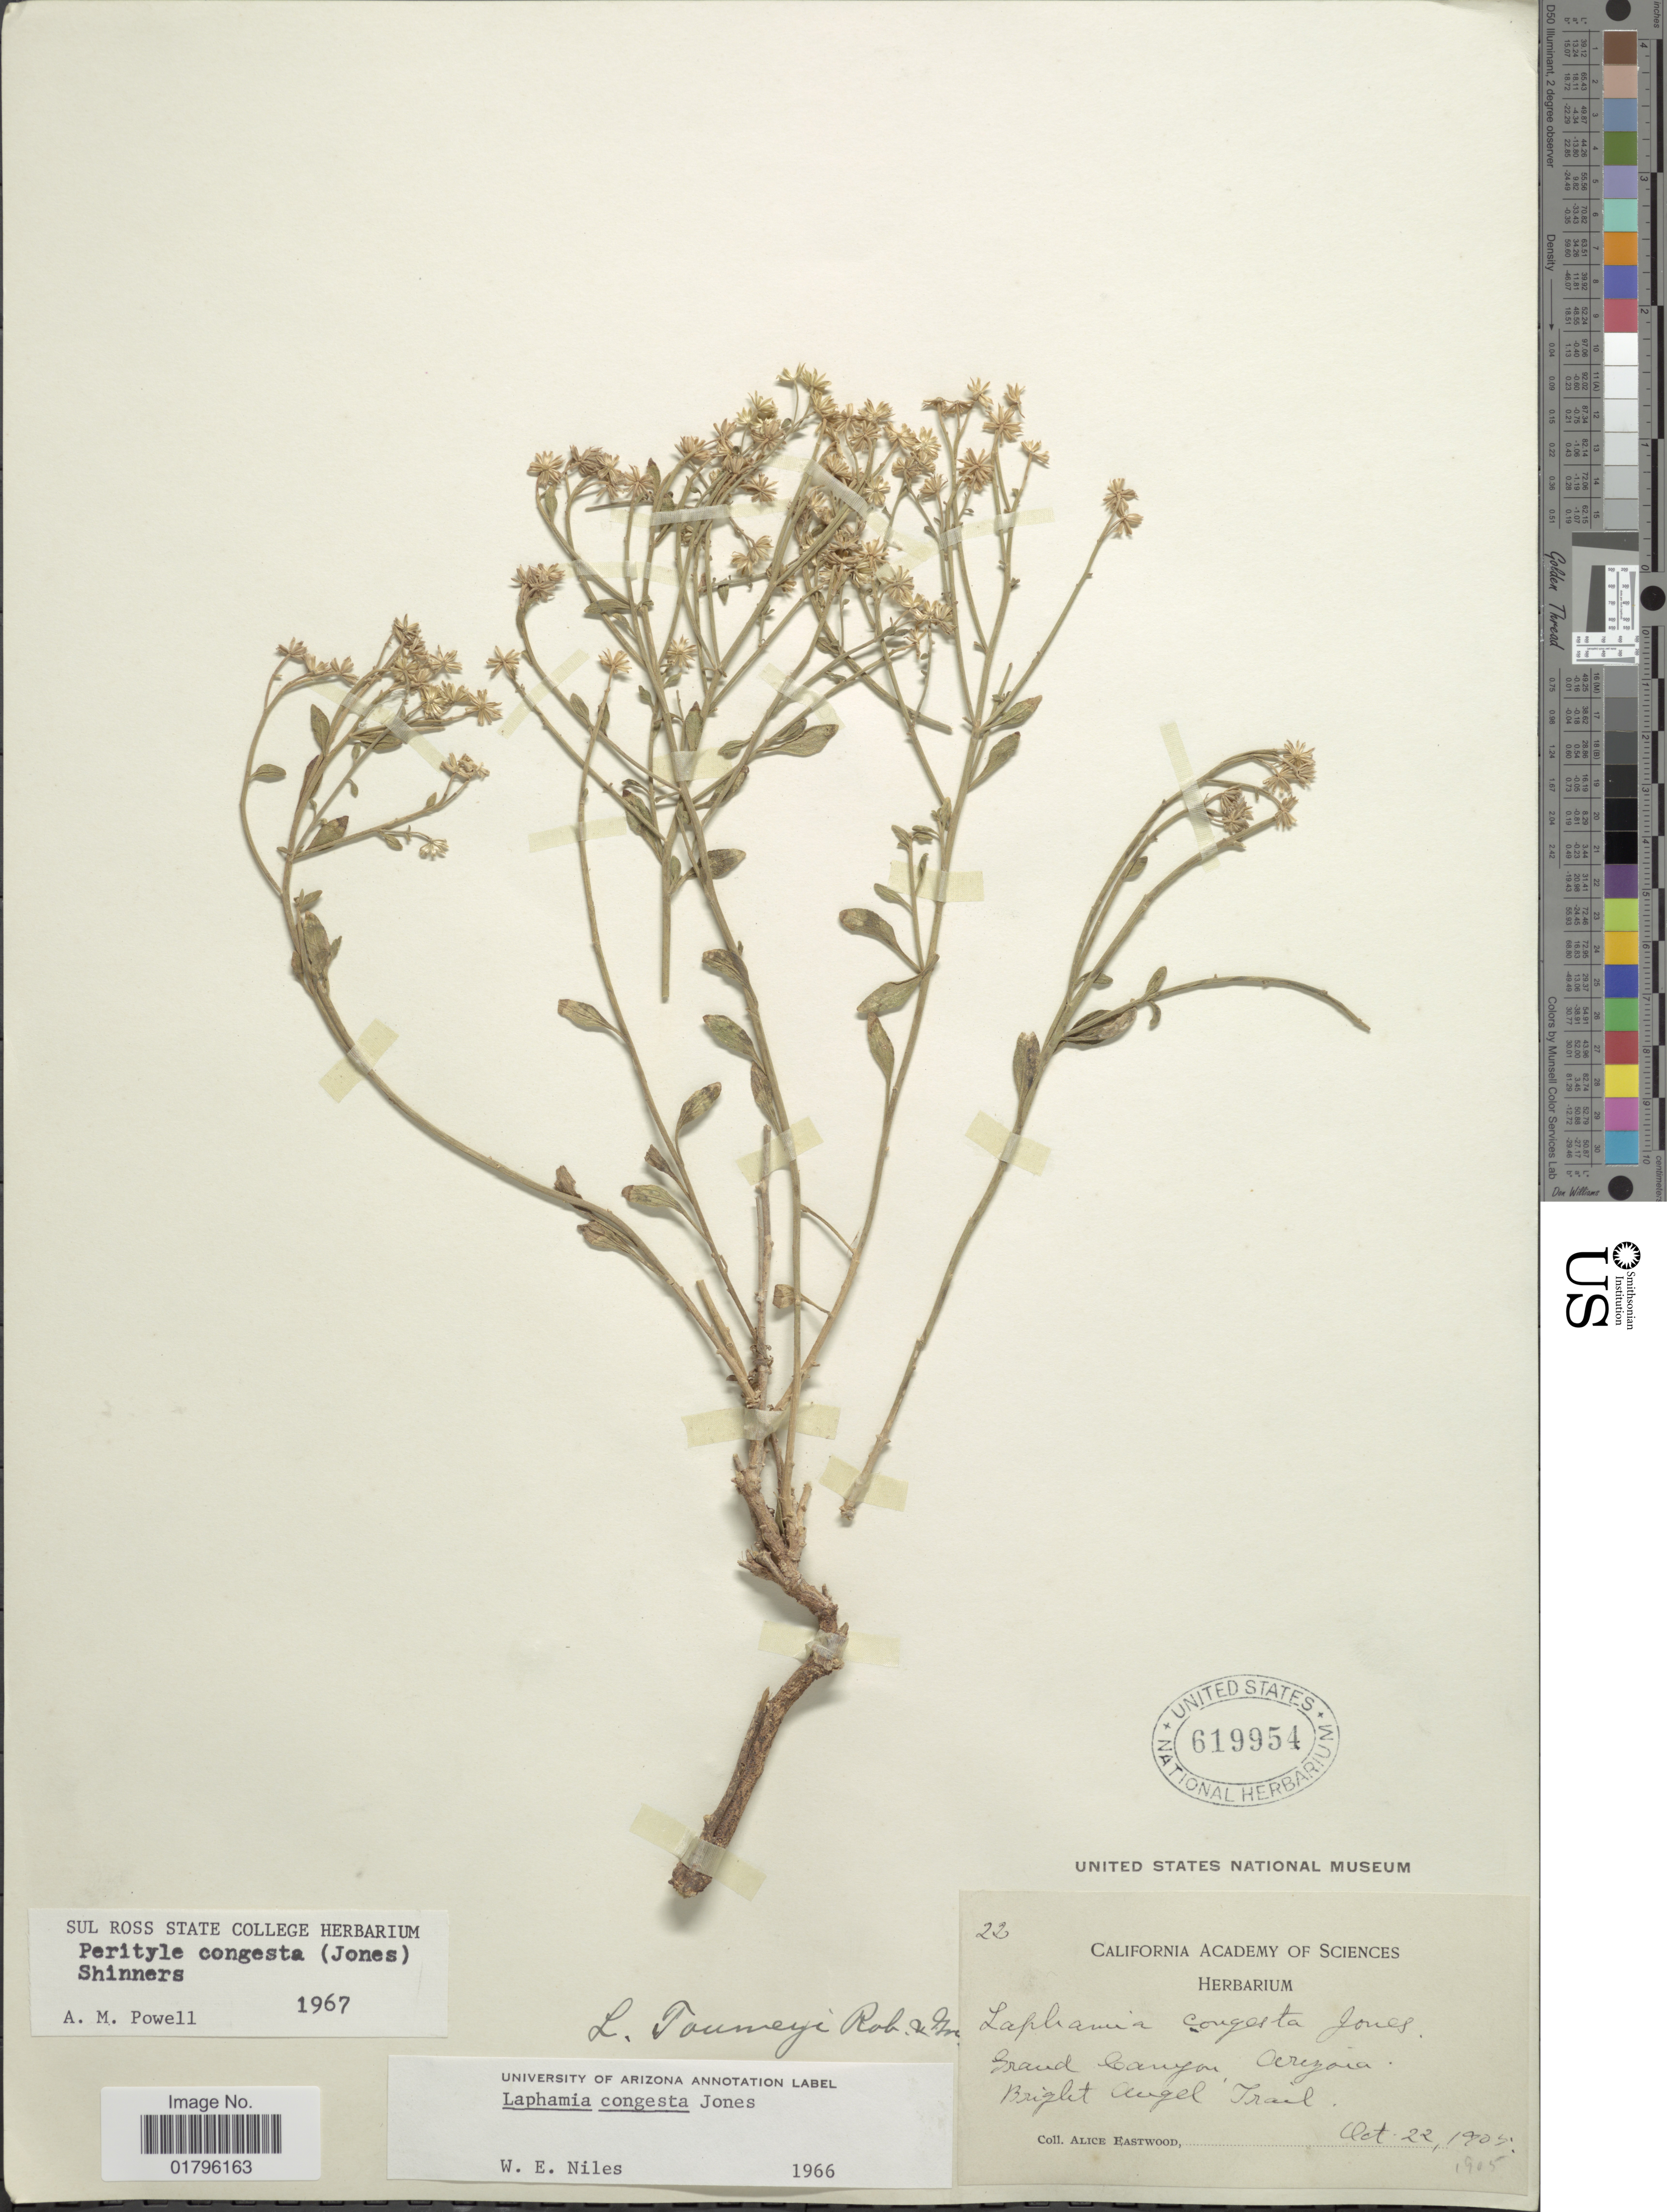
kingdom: Plantae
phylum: Tracheophyta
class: Magnoliopsida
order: Asterales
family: Asteraceae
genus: Perityle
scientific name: Perityle congesta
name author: (M.E. Jones) Shinners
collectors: A. Eastwood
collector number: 22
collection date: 1905-10-22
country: United States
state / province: Arizona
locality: Grand Canyon, Bright Angel Trail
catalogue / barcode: US 619954